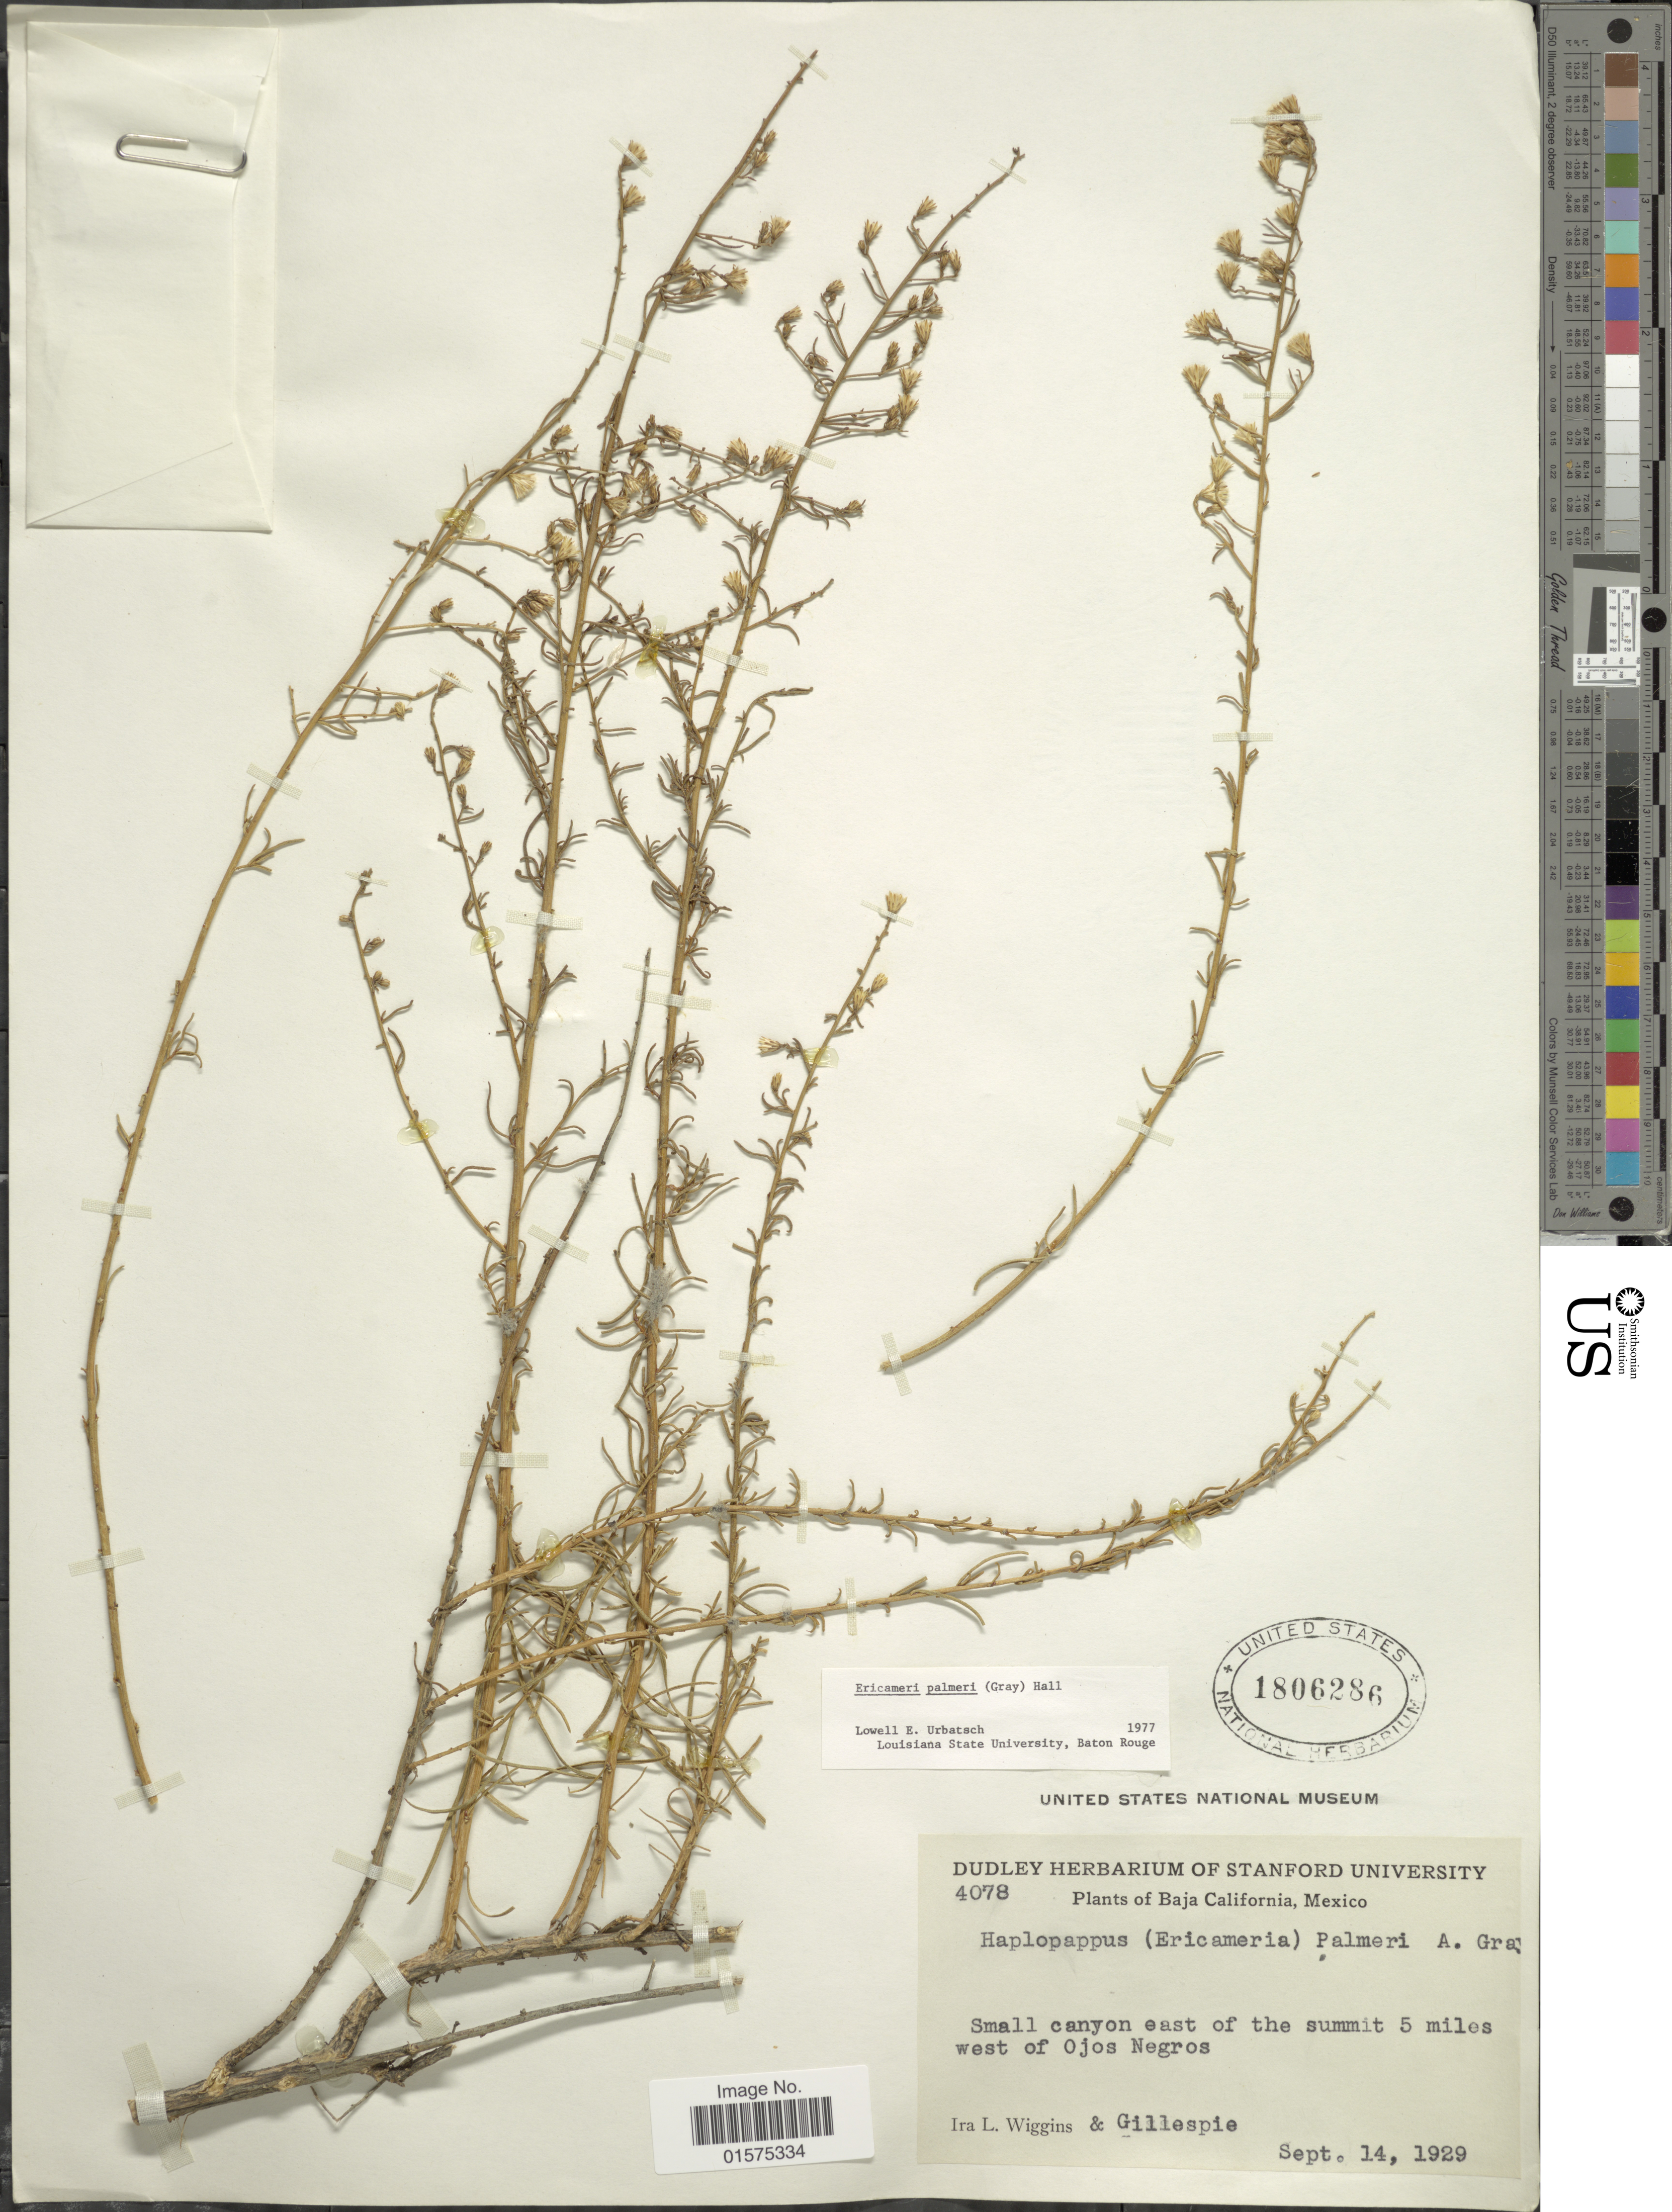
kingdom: Plantae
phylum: Tracheophyta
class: Magnoliopsida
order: Asterales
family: Asteraceae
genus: Ericameria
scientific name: Ericameria palmeri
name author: (A. Gray) H.M. Hall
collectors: I. L. Wiggins & -- Gillespie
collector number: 4078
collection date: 1929-09-14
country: Mexico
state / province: Baja California Sur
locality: Small Canyon east of the summit 5 miles west of Ojos Negros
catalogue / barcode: US 1806286